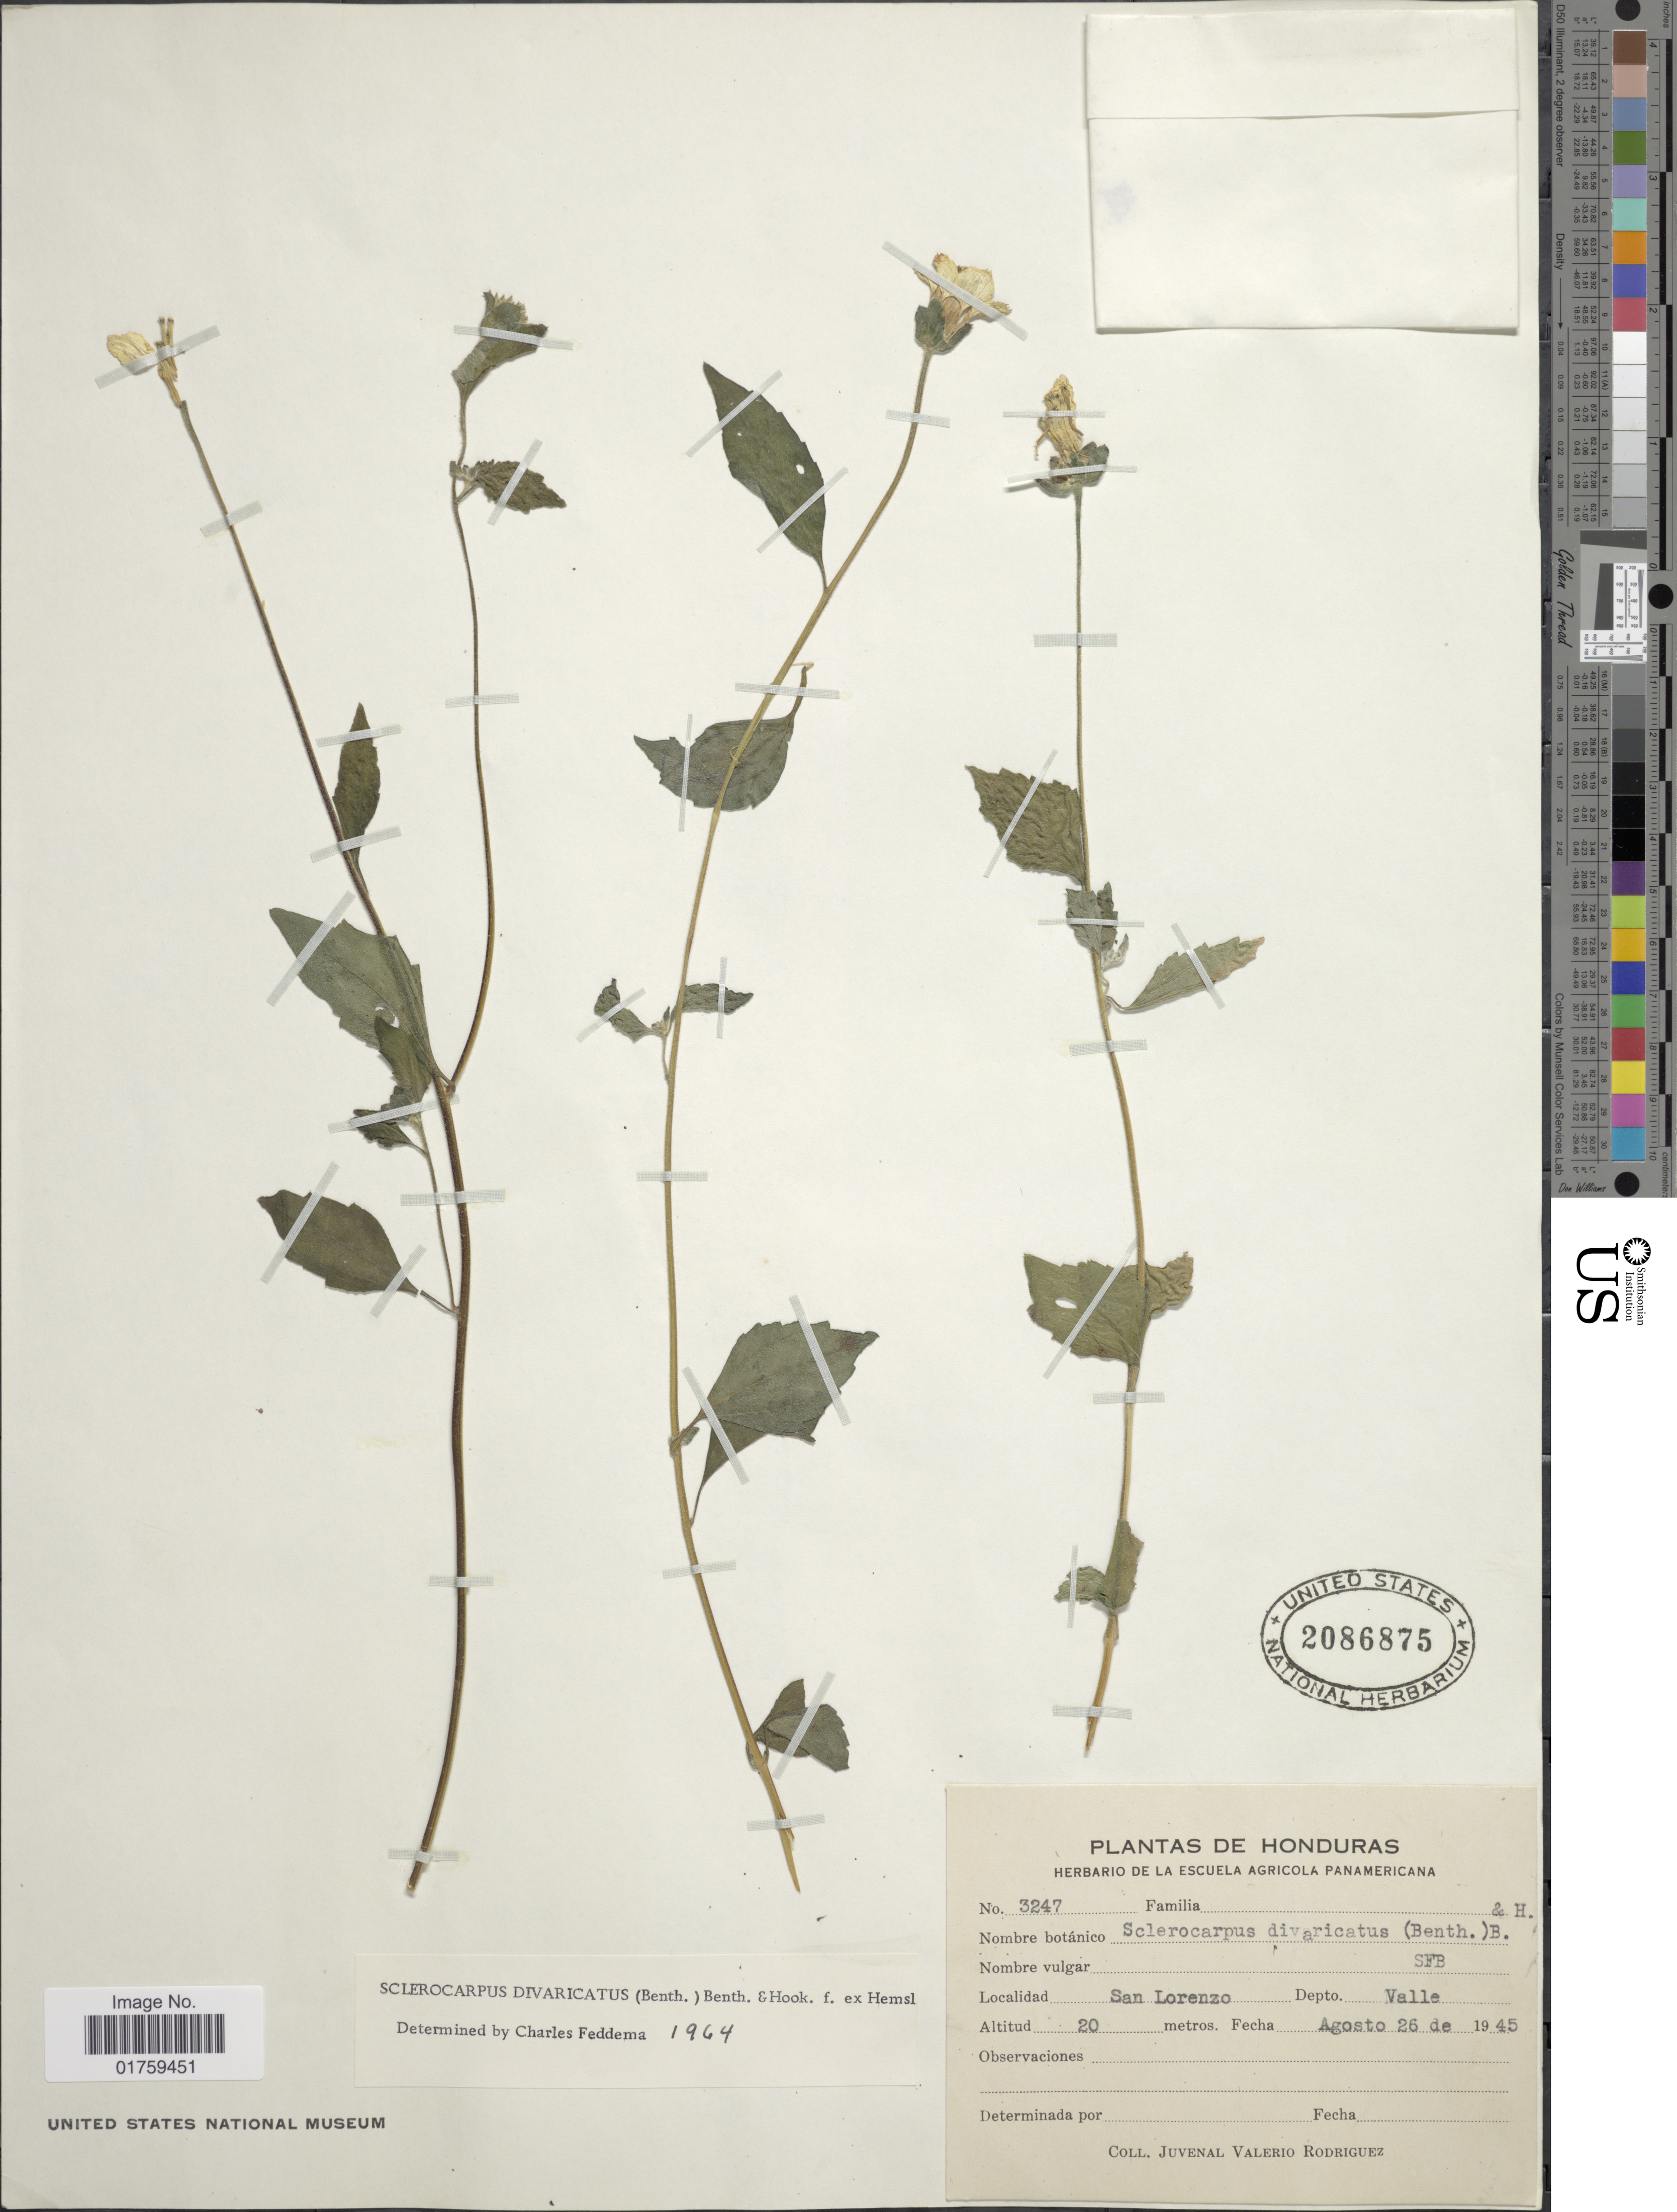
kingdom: Plantae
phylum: Tracheophyta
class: Magnoliopsida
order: Asterales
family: Asteraceae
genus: Sclerocarpus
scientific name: Sclerocarpus divaricatus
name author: (Benth.) Benth. & Hook. f. ex Hemsl.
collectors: J. Rodriguez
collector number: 3247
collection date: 1945-08-26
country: Honduras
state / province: Valle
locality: San Lorenzo. Depto. Valle.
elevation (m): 20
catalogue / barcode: US 2086875